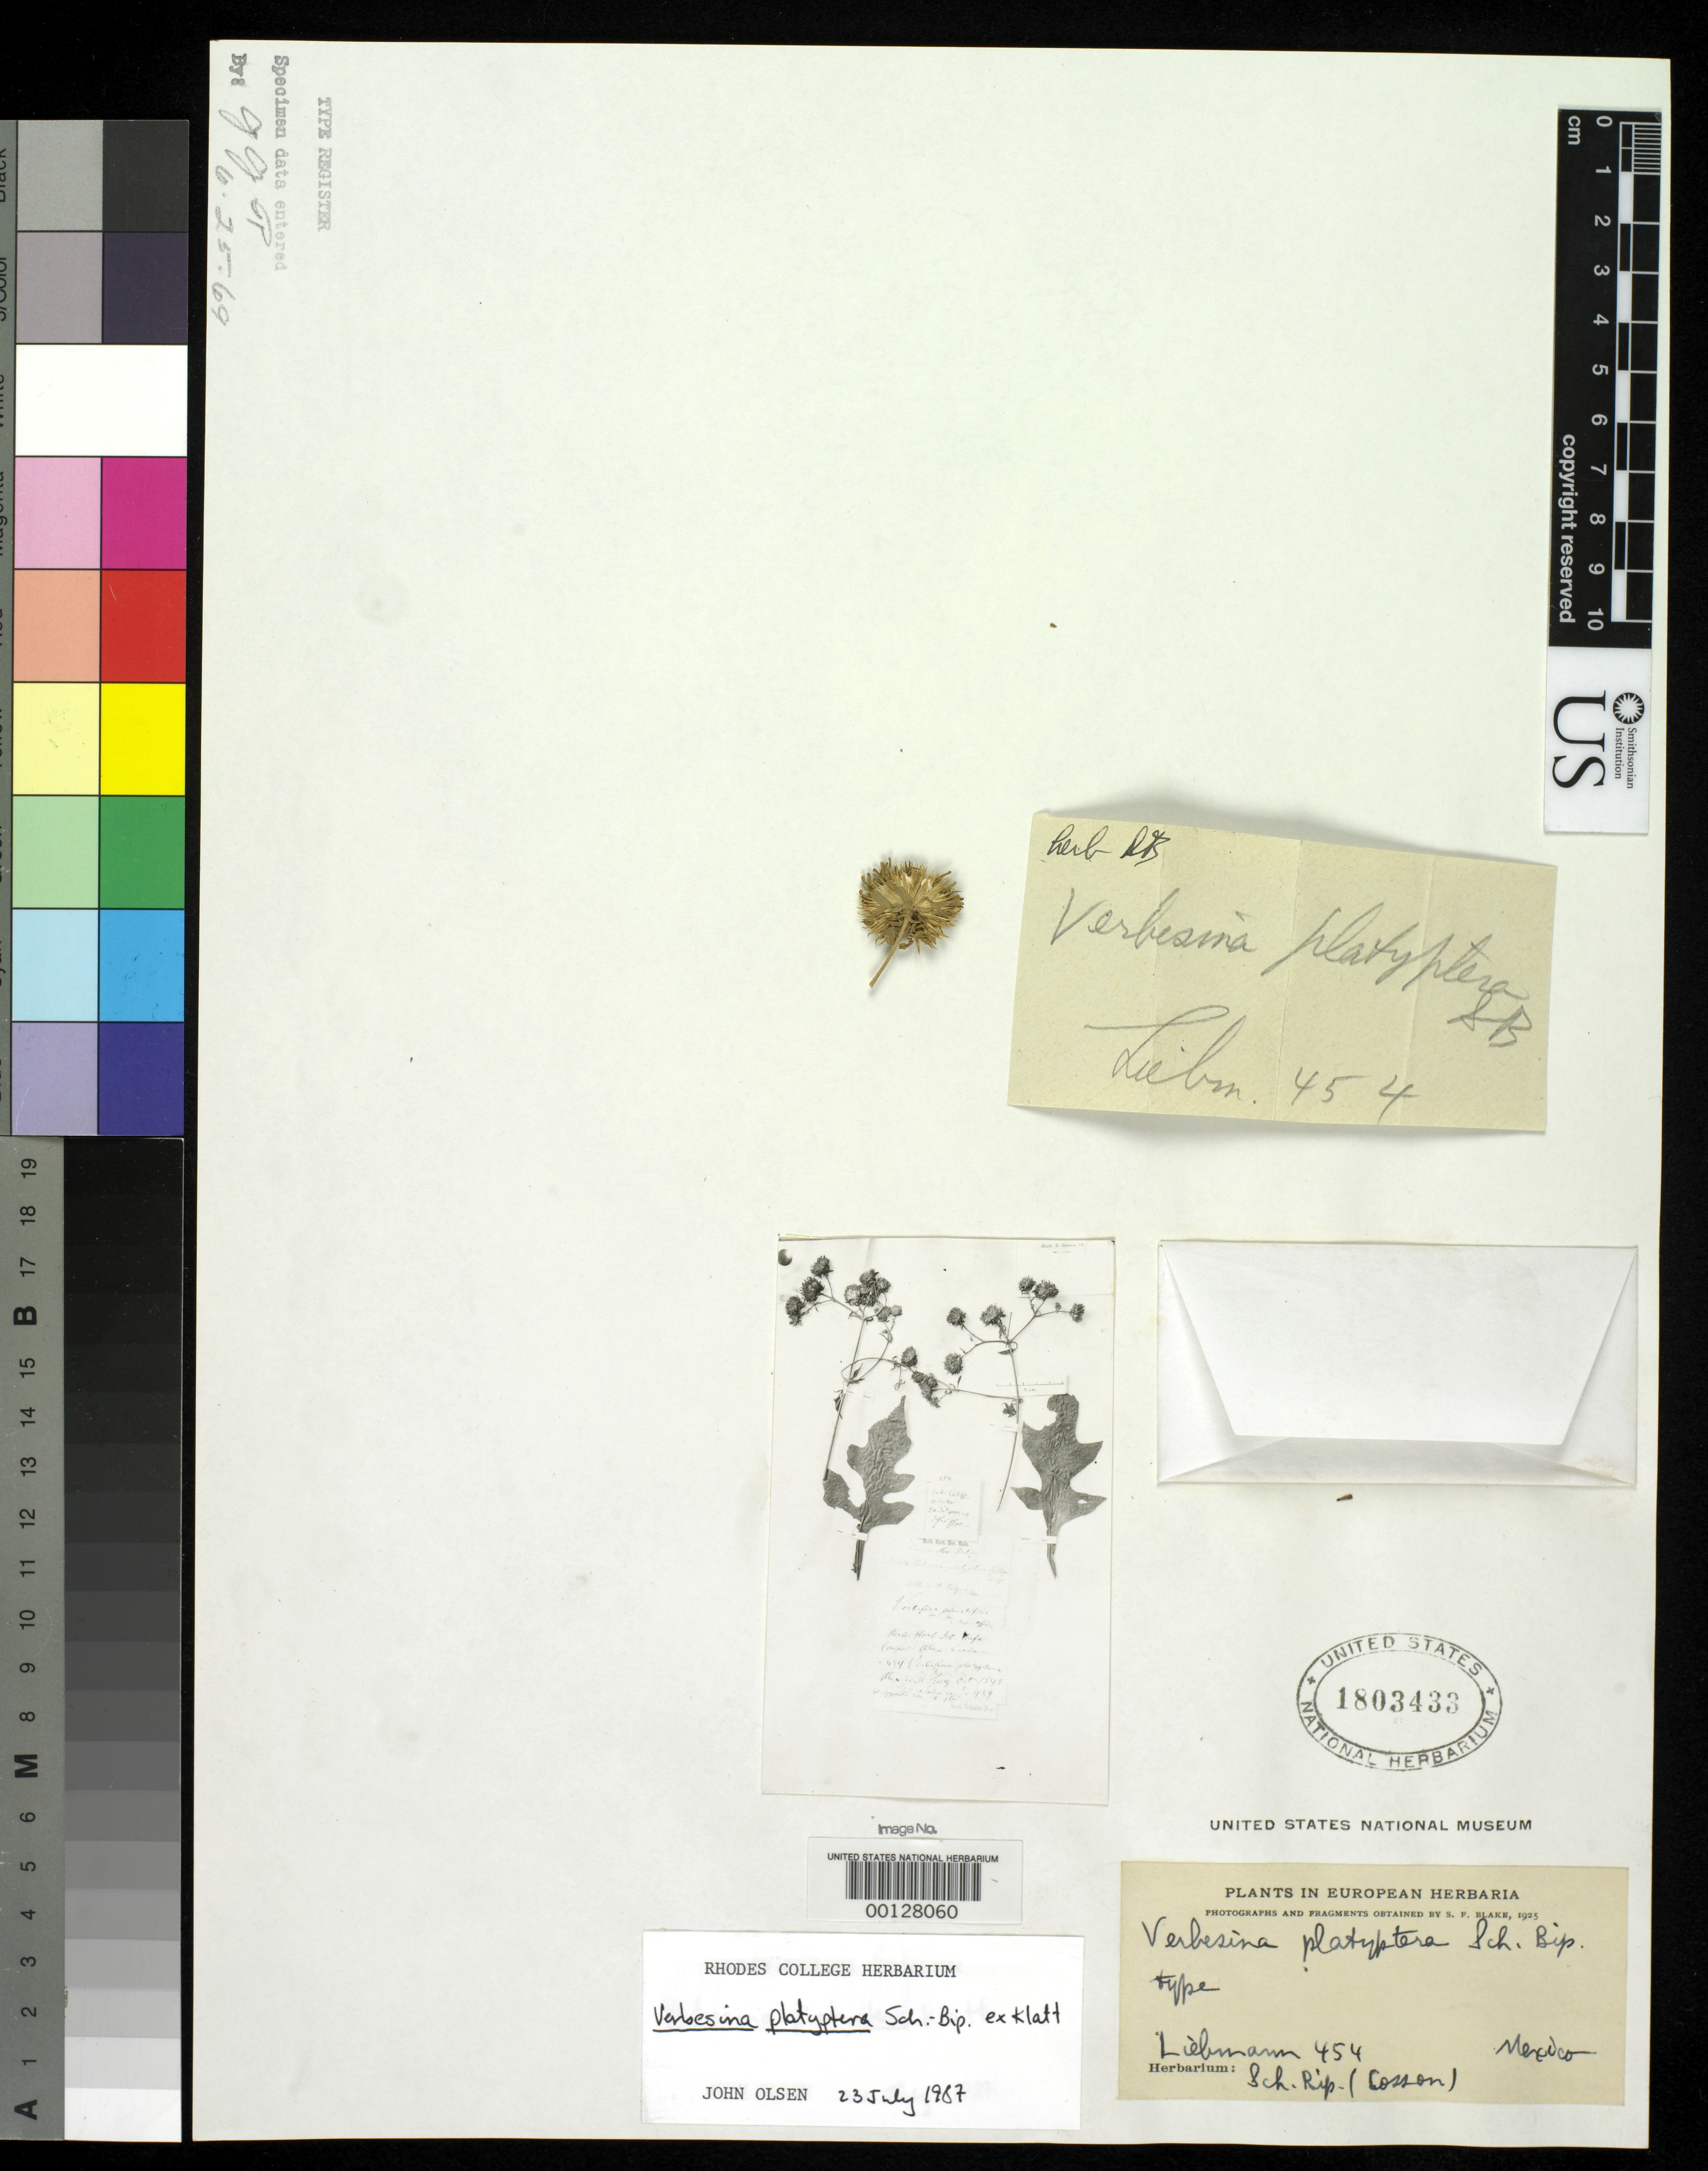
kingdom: Plantae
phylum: Tracheophyta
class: Magnoliopsida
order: Asterales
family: Asteraceae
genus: Verbesina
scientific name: Verbesina platyptera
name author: Sch. Bip. ex Klatt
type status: Type Fragment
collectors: F. M. Liebmann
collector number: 454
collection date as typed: Oct 1842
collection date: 1842-10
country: Mexico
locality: Pt. St. Cruz.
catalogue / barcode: US 1803433